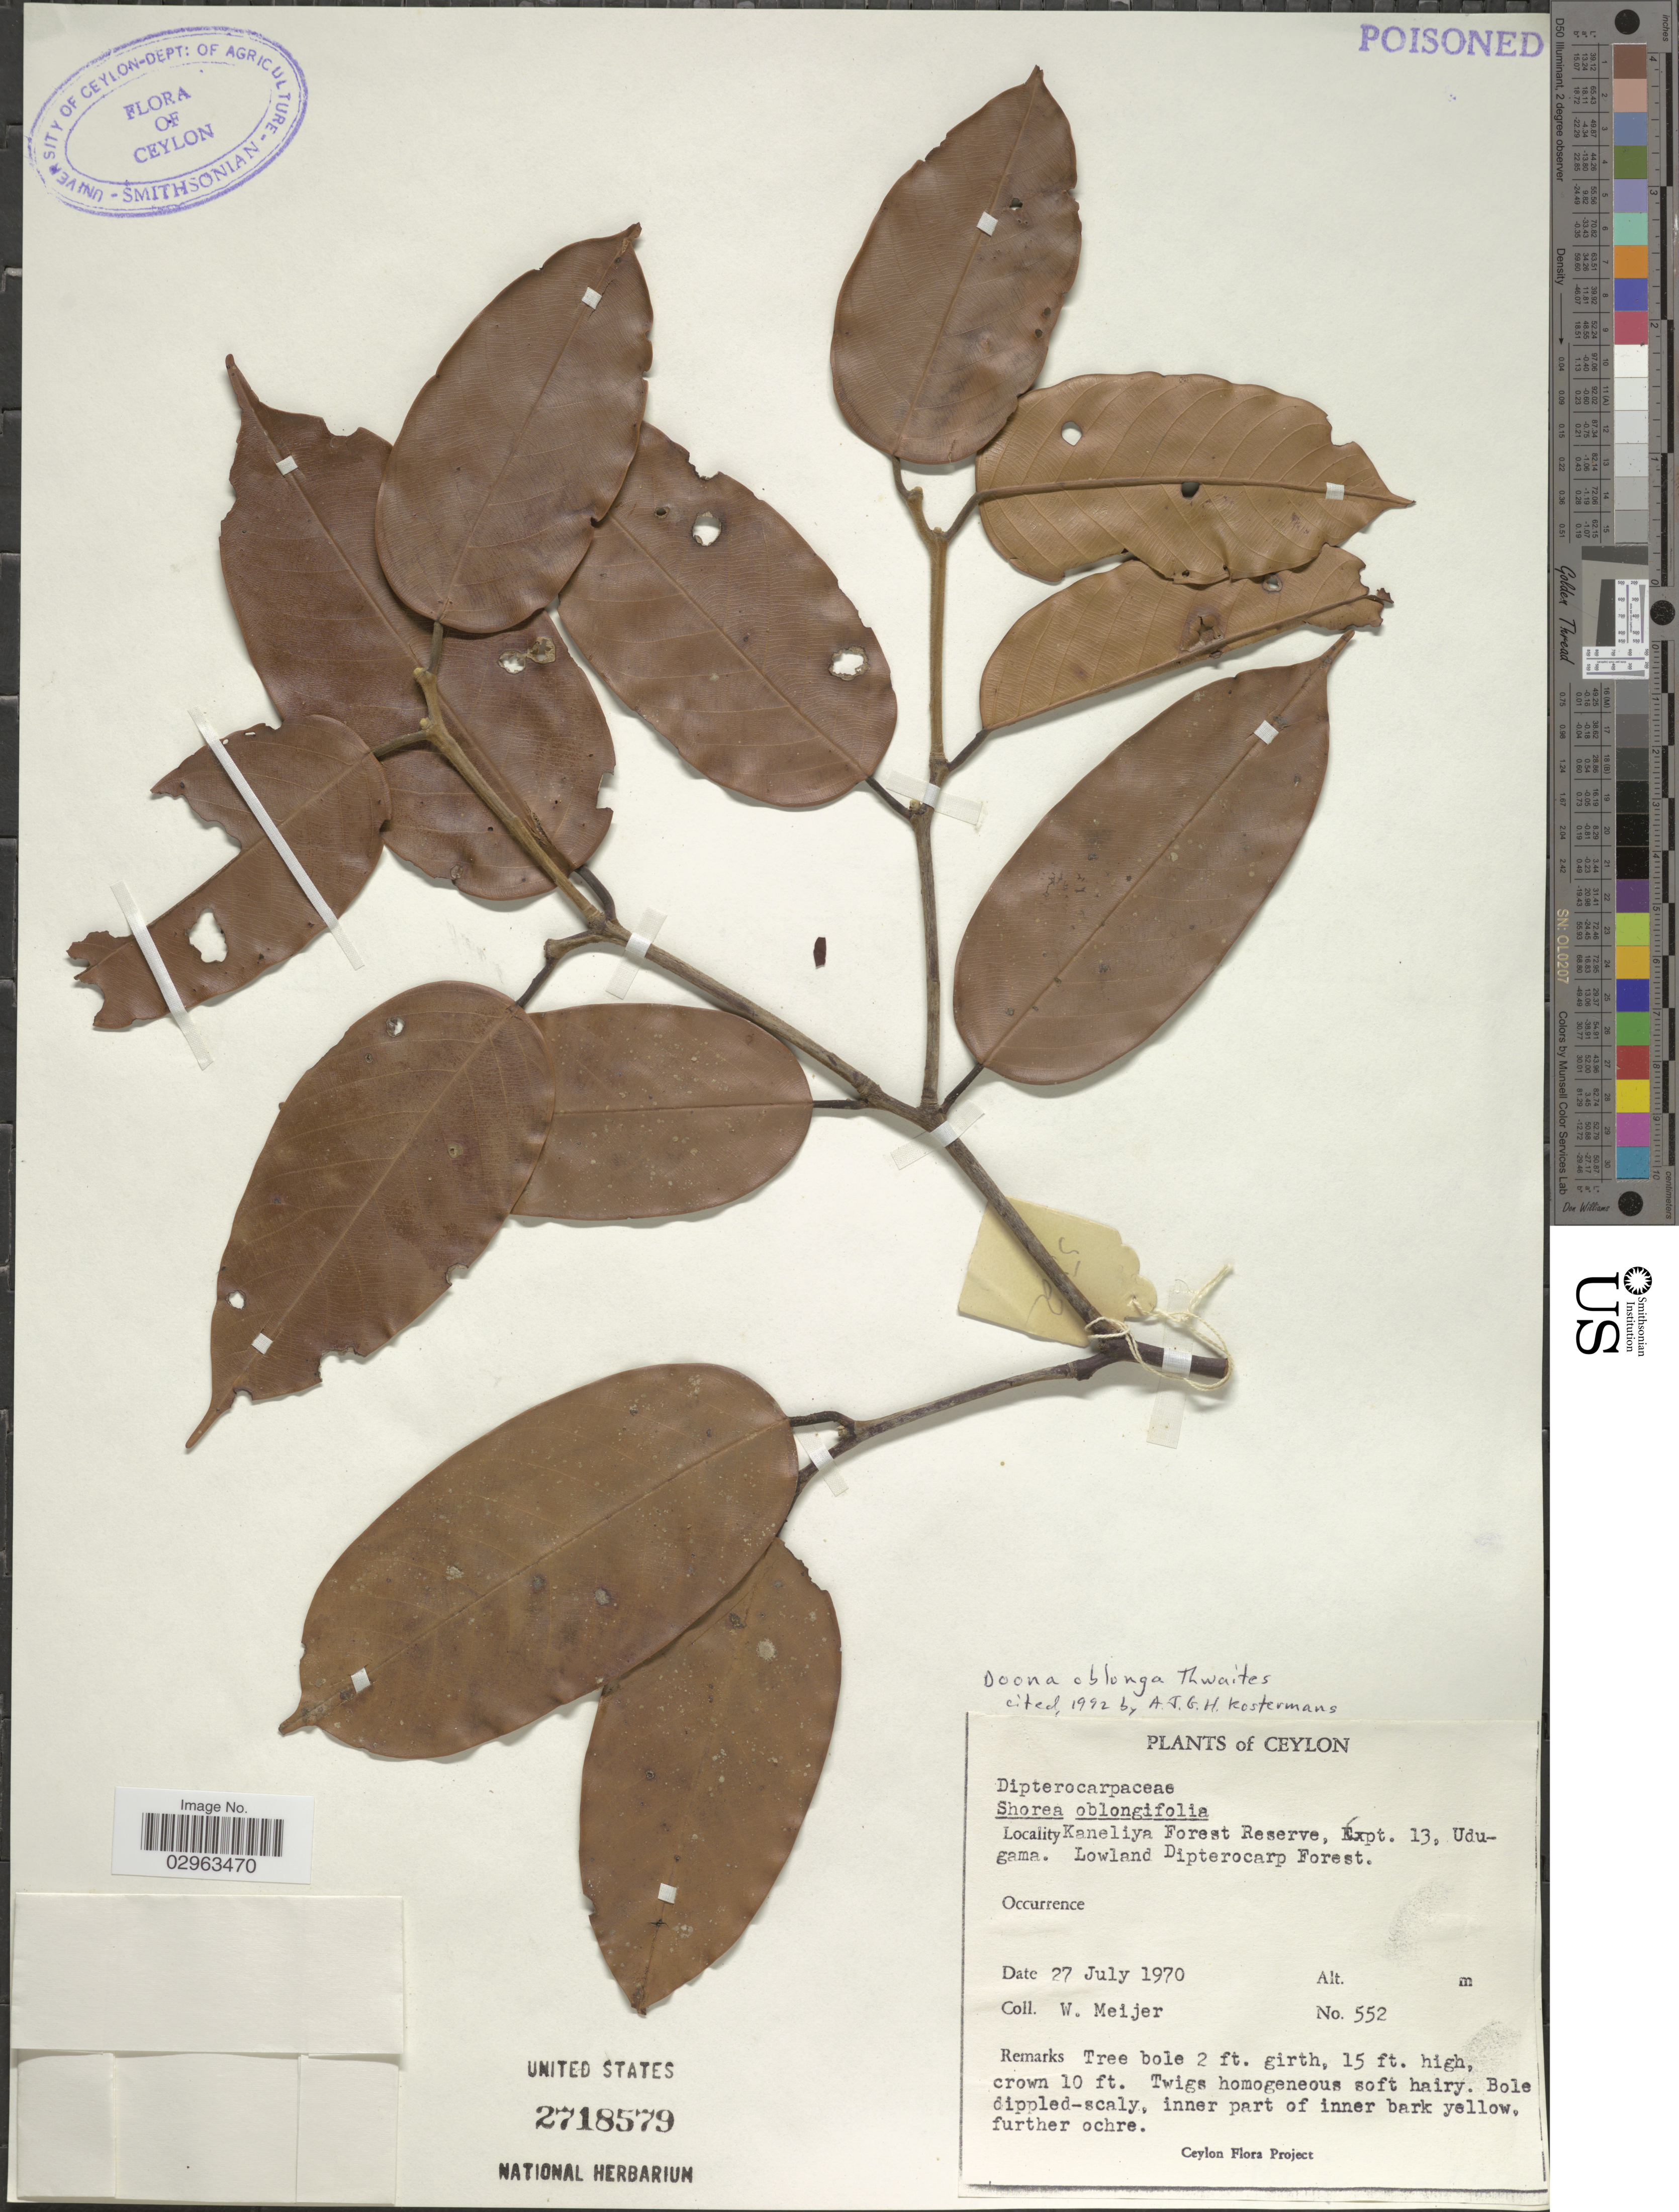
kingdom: Plantae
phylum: Tracheophyta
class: Magnoliopsida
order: Malvales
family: Dipterocarpaceae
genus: Doona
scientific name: Doona oblonga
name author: Thwaites ex Trimen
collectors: W. Meijer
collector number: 552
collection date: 1970-07-27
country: Sri Lanka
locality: Ceylon. Kaneliya Forest Reserve, Expt. 13, Udugama.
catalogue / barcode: US 2718579